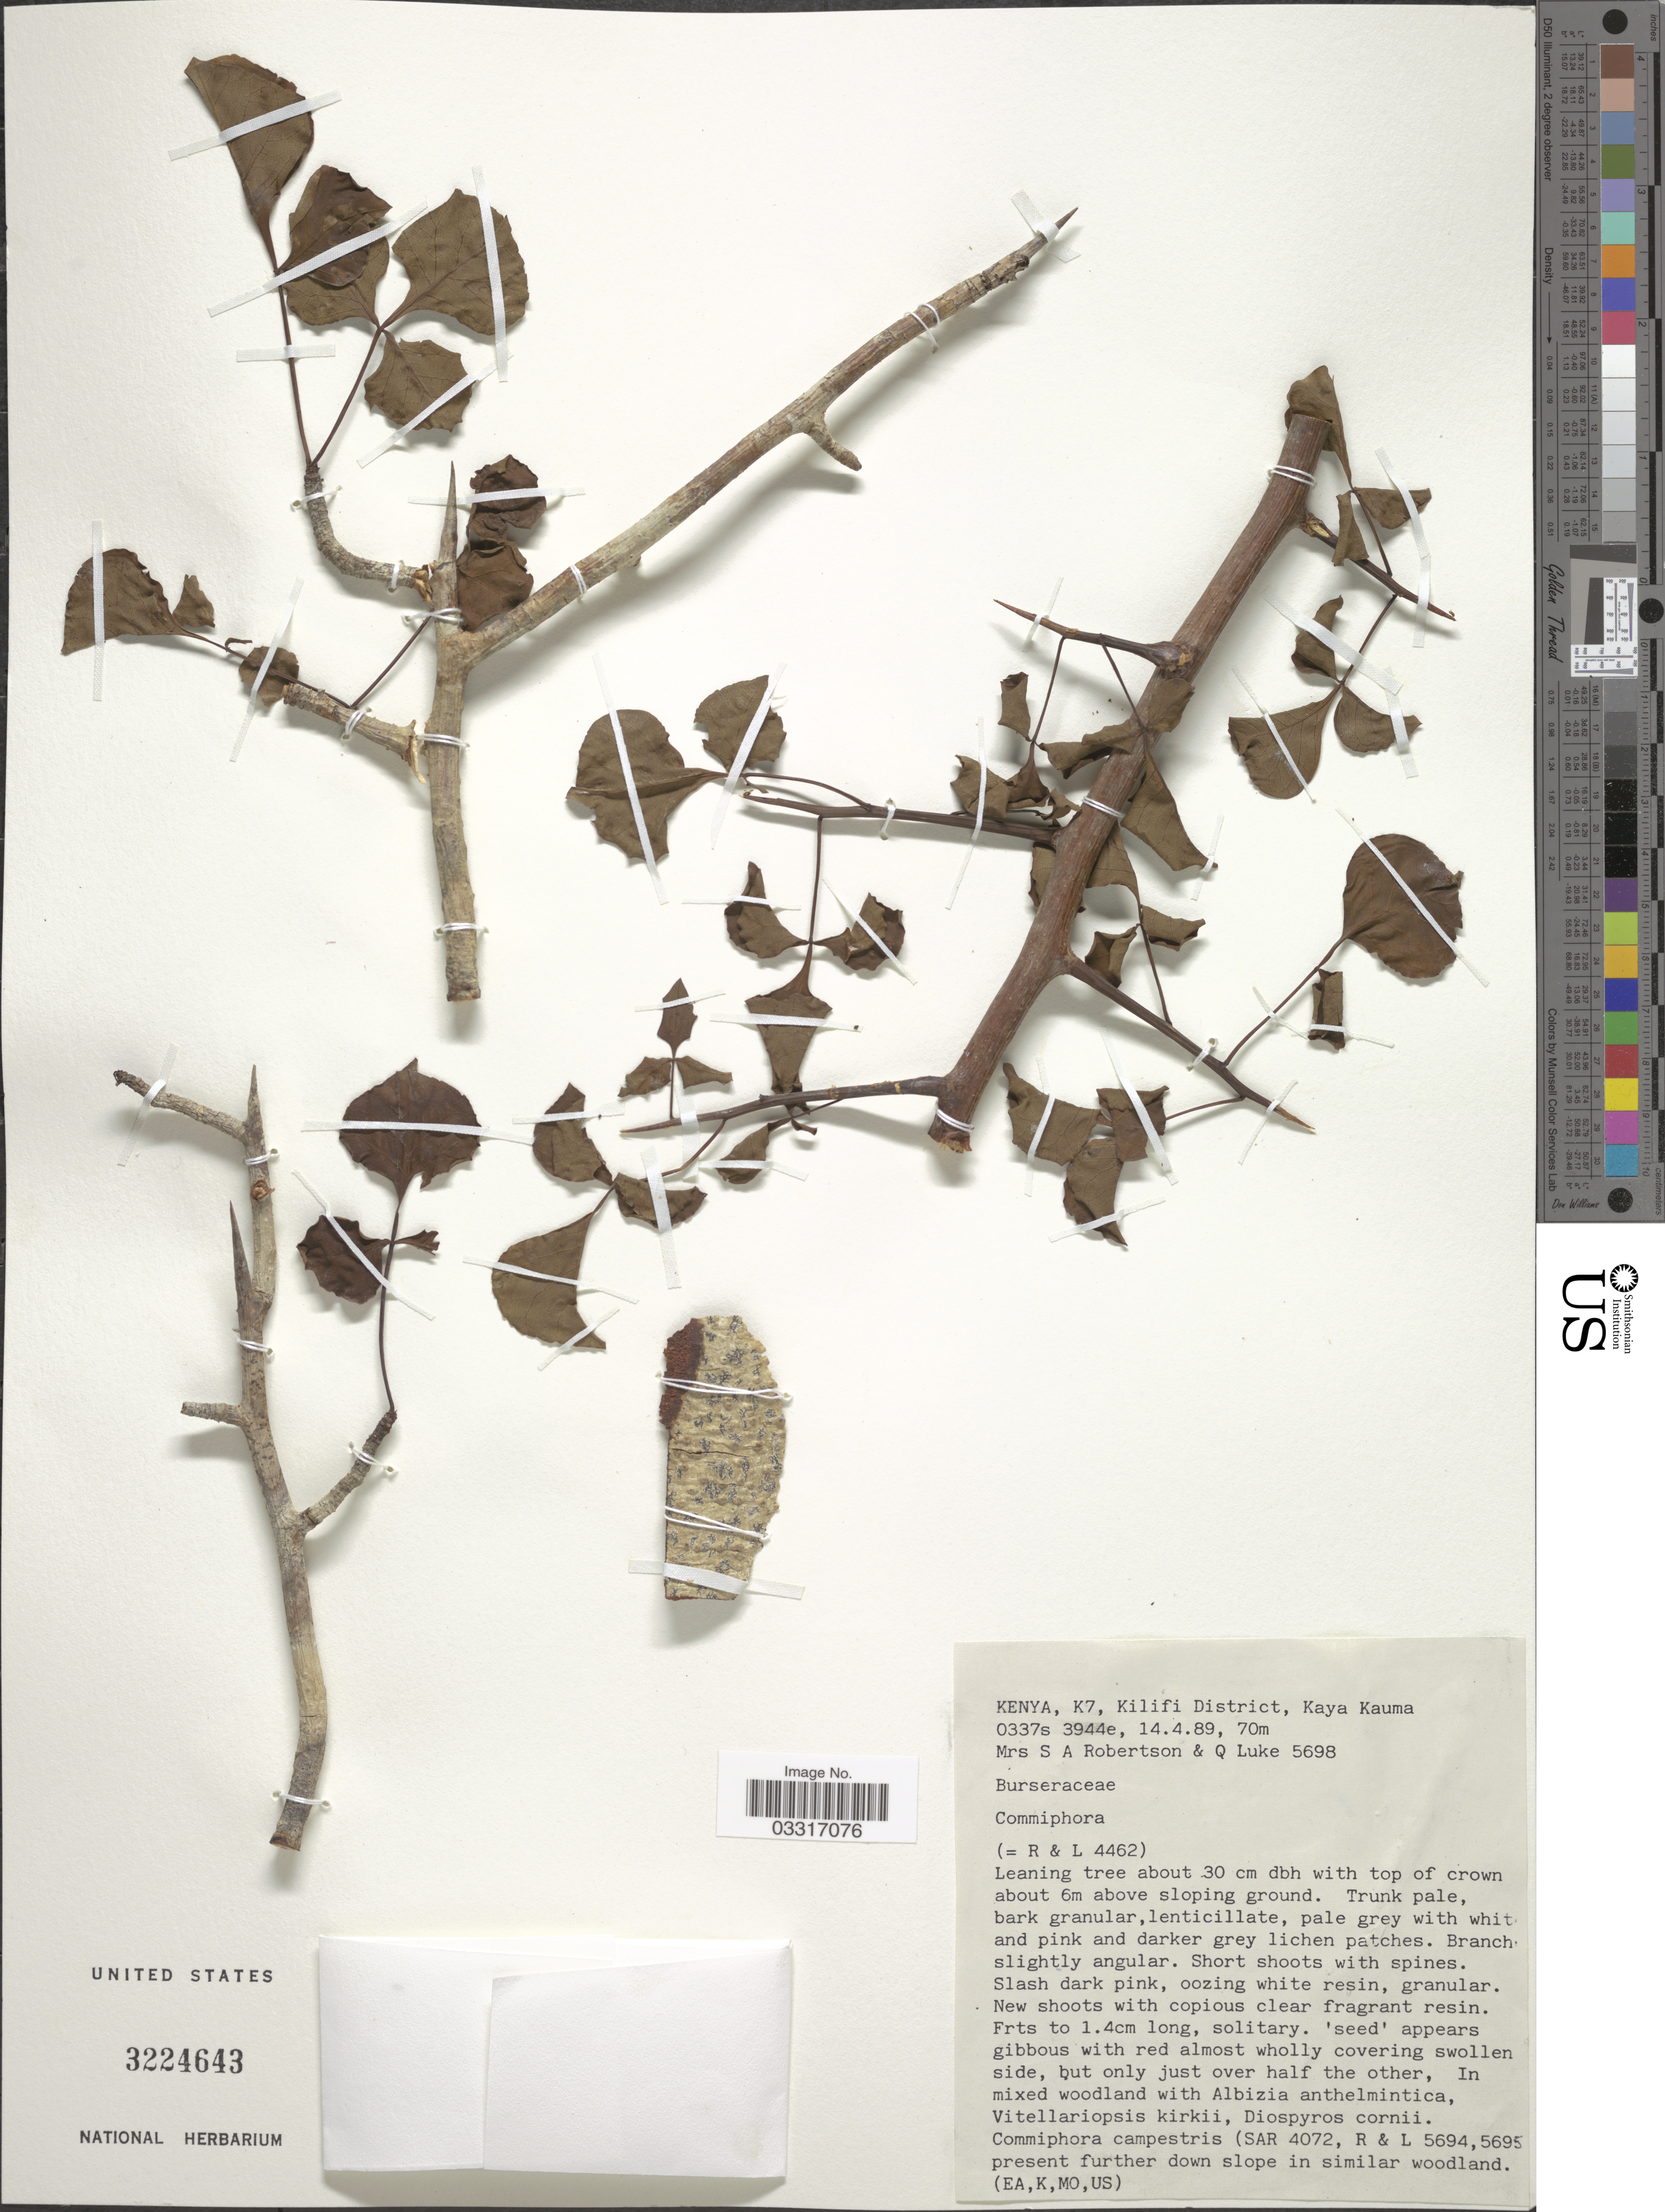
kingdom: Plantae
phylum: Tracheophyta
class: Magnoliopsida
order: Sapindales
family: Burseraceae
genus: Commiphora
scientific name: Commiphora sp.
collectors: S. Robertson & Q. Luke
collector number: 5698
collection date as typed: Transcribed d/m/y: 14/4/89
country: Kenya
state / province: Kilifi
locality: K7, Kilifi District, Kaya Kauma.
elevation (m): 70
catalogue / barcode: US 3224643